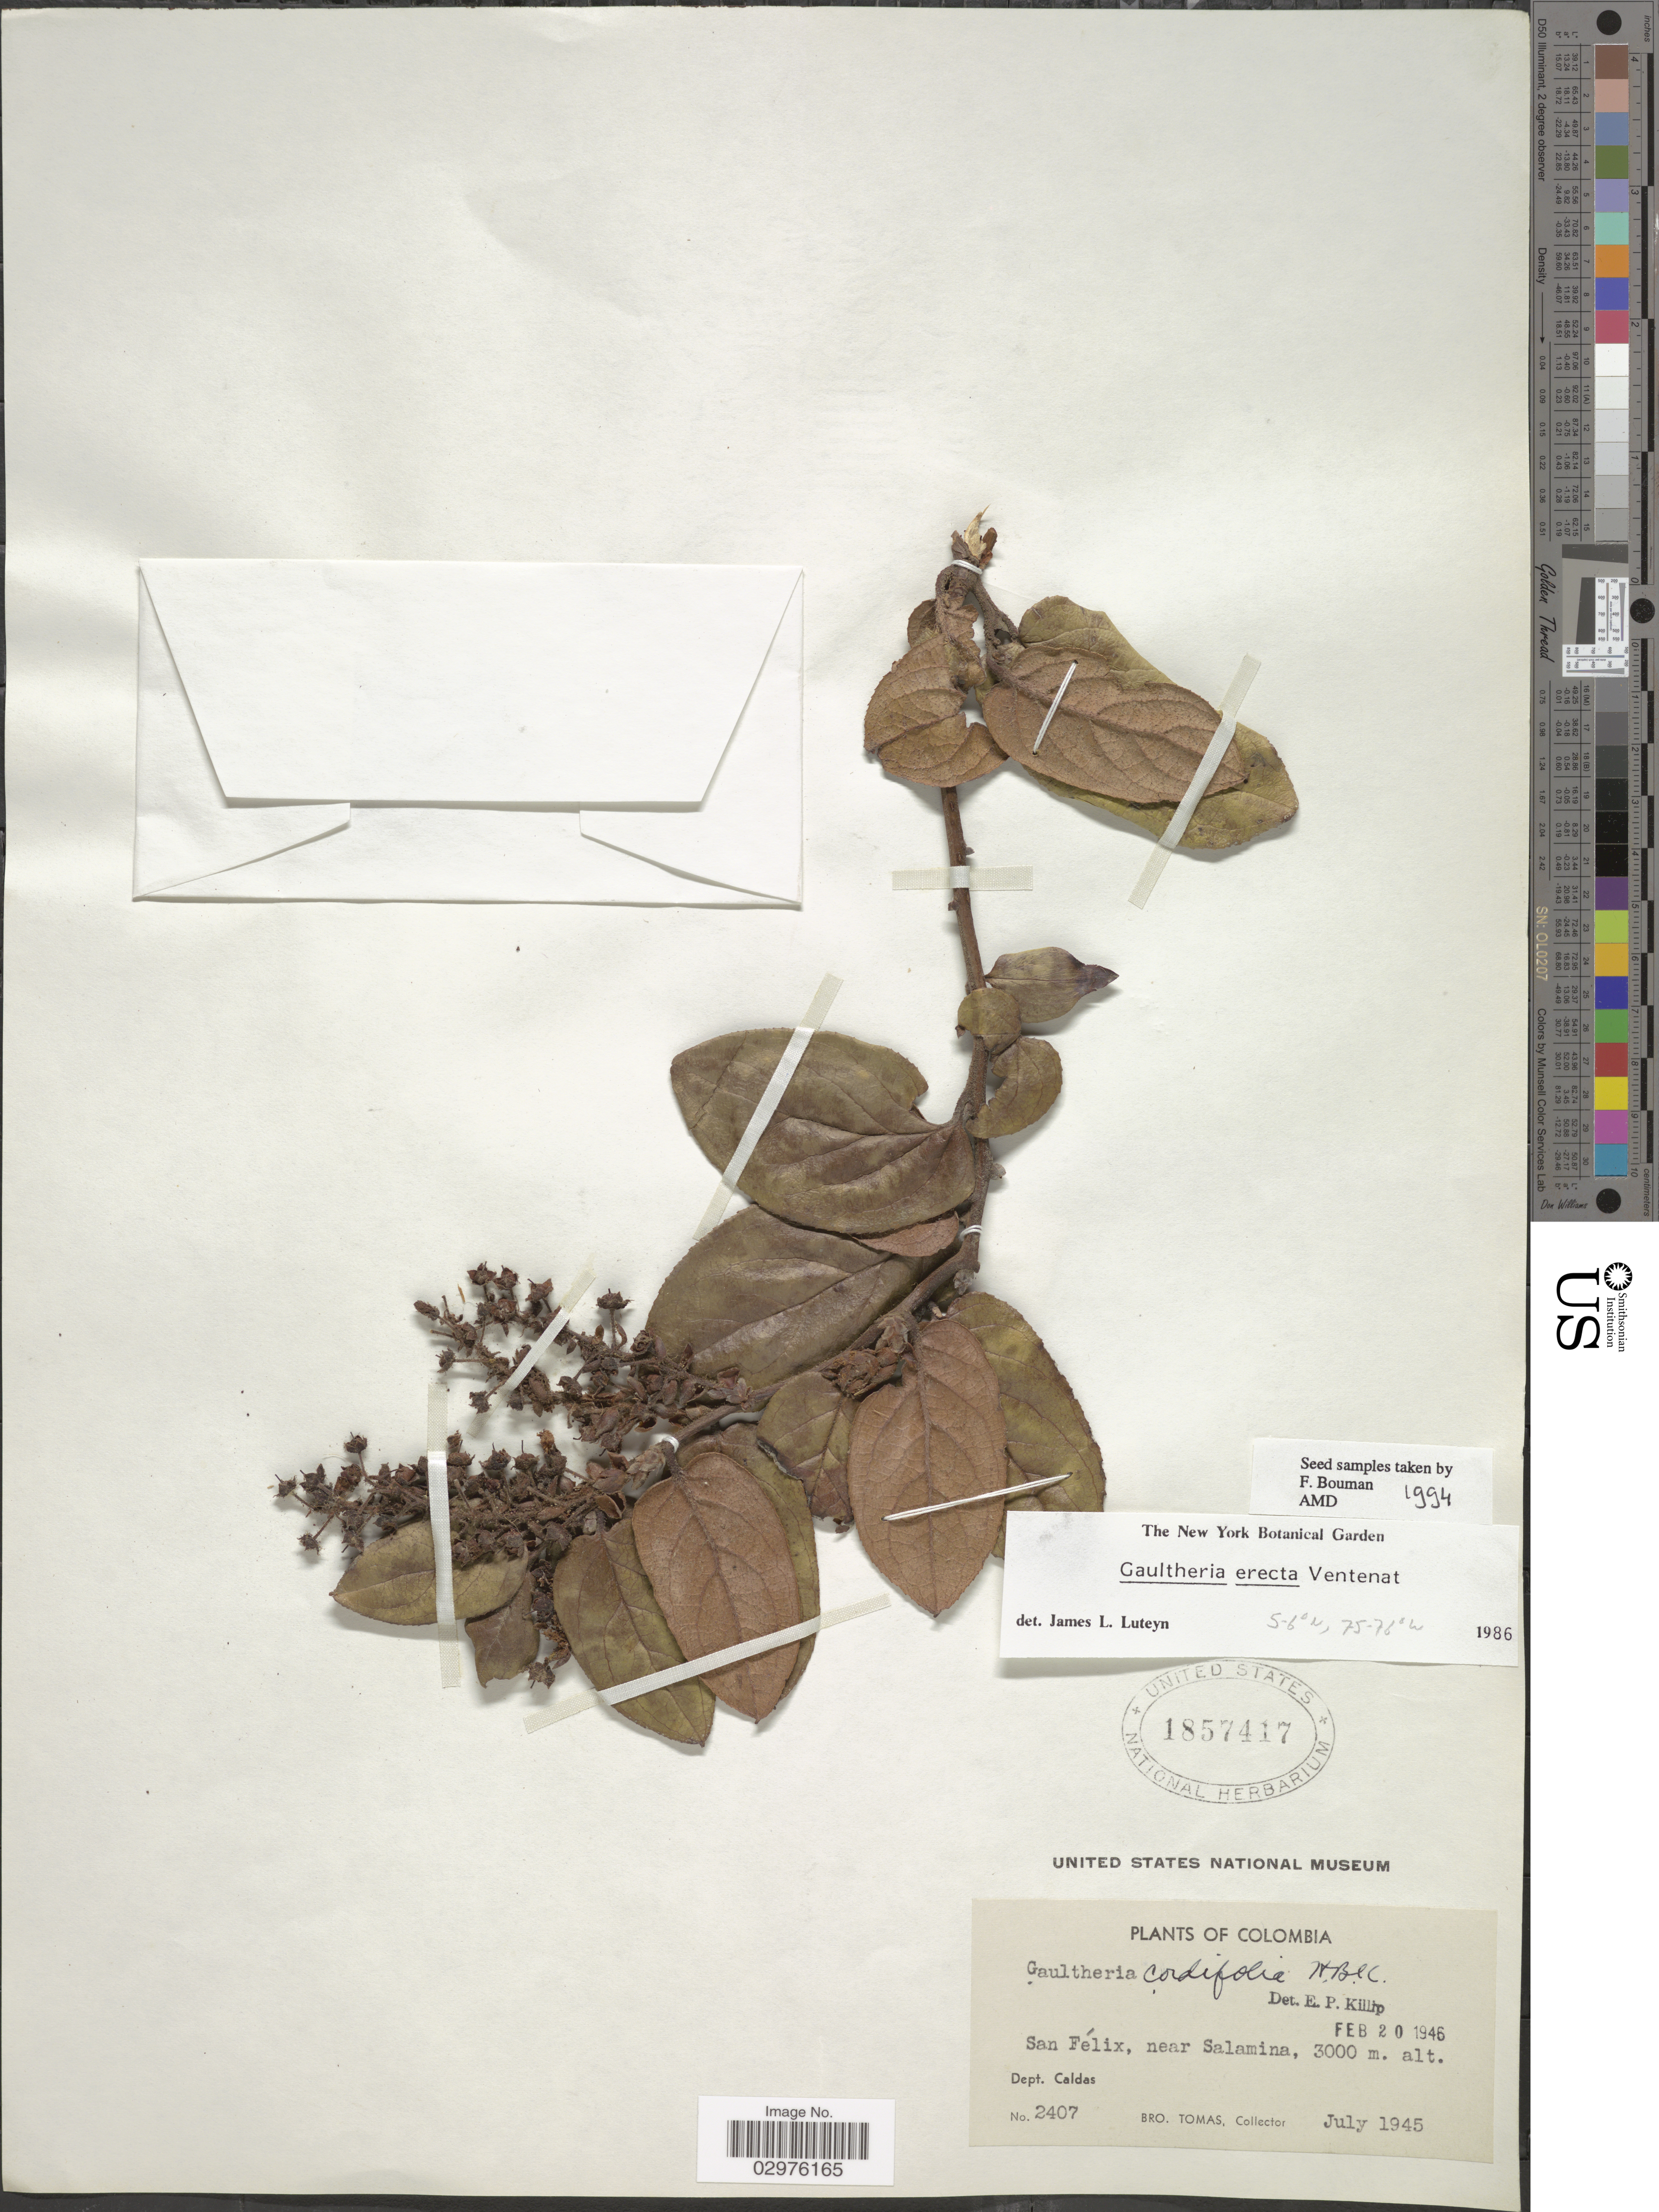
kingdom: Plantae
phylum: Tracheophyta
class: Magnoliopsida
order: Ericales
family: Ericaceae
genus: Gaultheria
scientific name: Gaultheria erecta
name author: Vent.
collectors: B. Tomas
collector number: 2407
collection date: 1945-07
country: Colombia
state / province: Caldas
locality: San Félix, near Salamina. Dept. Caldas.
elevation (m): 3000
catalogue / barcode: US 1857417